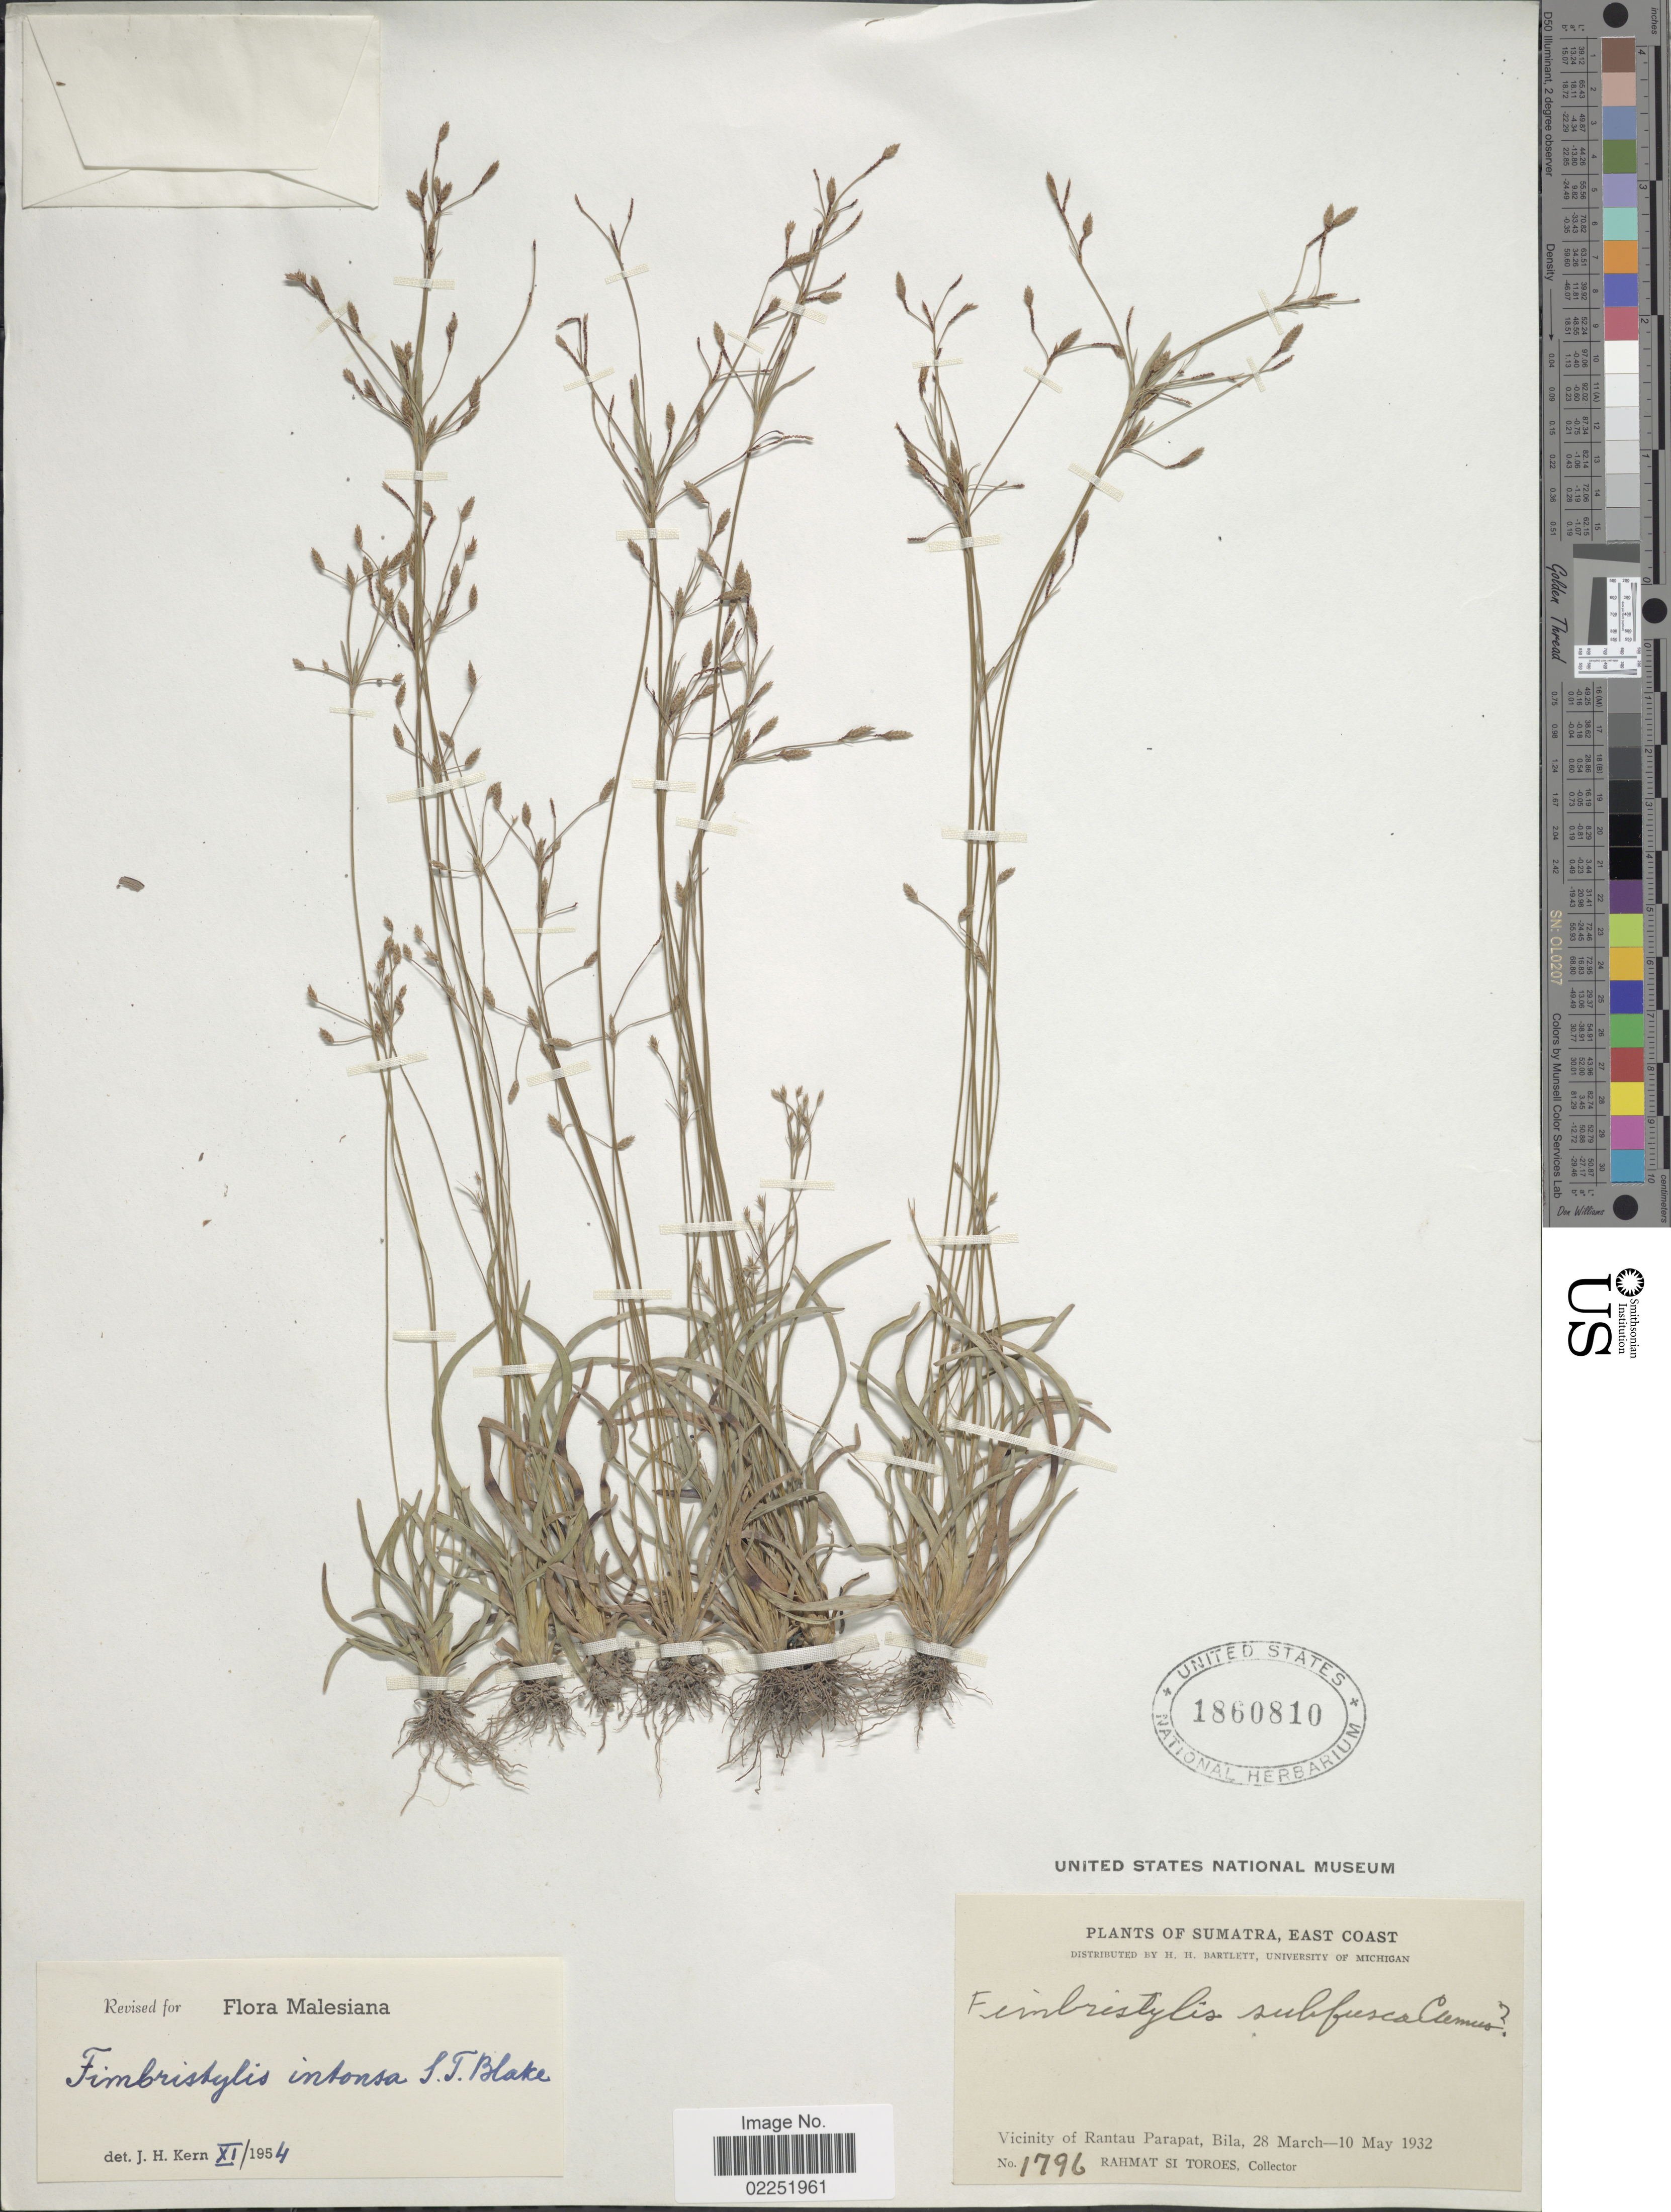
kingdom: Plantae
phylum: Tracheophyta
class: Liliopsida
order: Poales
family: Cyperaceae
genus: Fimbristylis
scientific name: Fimbristylis intonsa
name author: S.T. Blake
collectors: Rahmat Si Boeea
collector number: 1796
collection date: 1932-03-28/1932-05-10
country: Indonesia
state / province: Sumatra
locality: East Coast, Vicinity of Rantau Parapat, Bila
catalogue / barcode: US 1860810